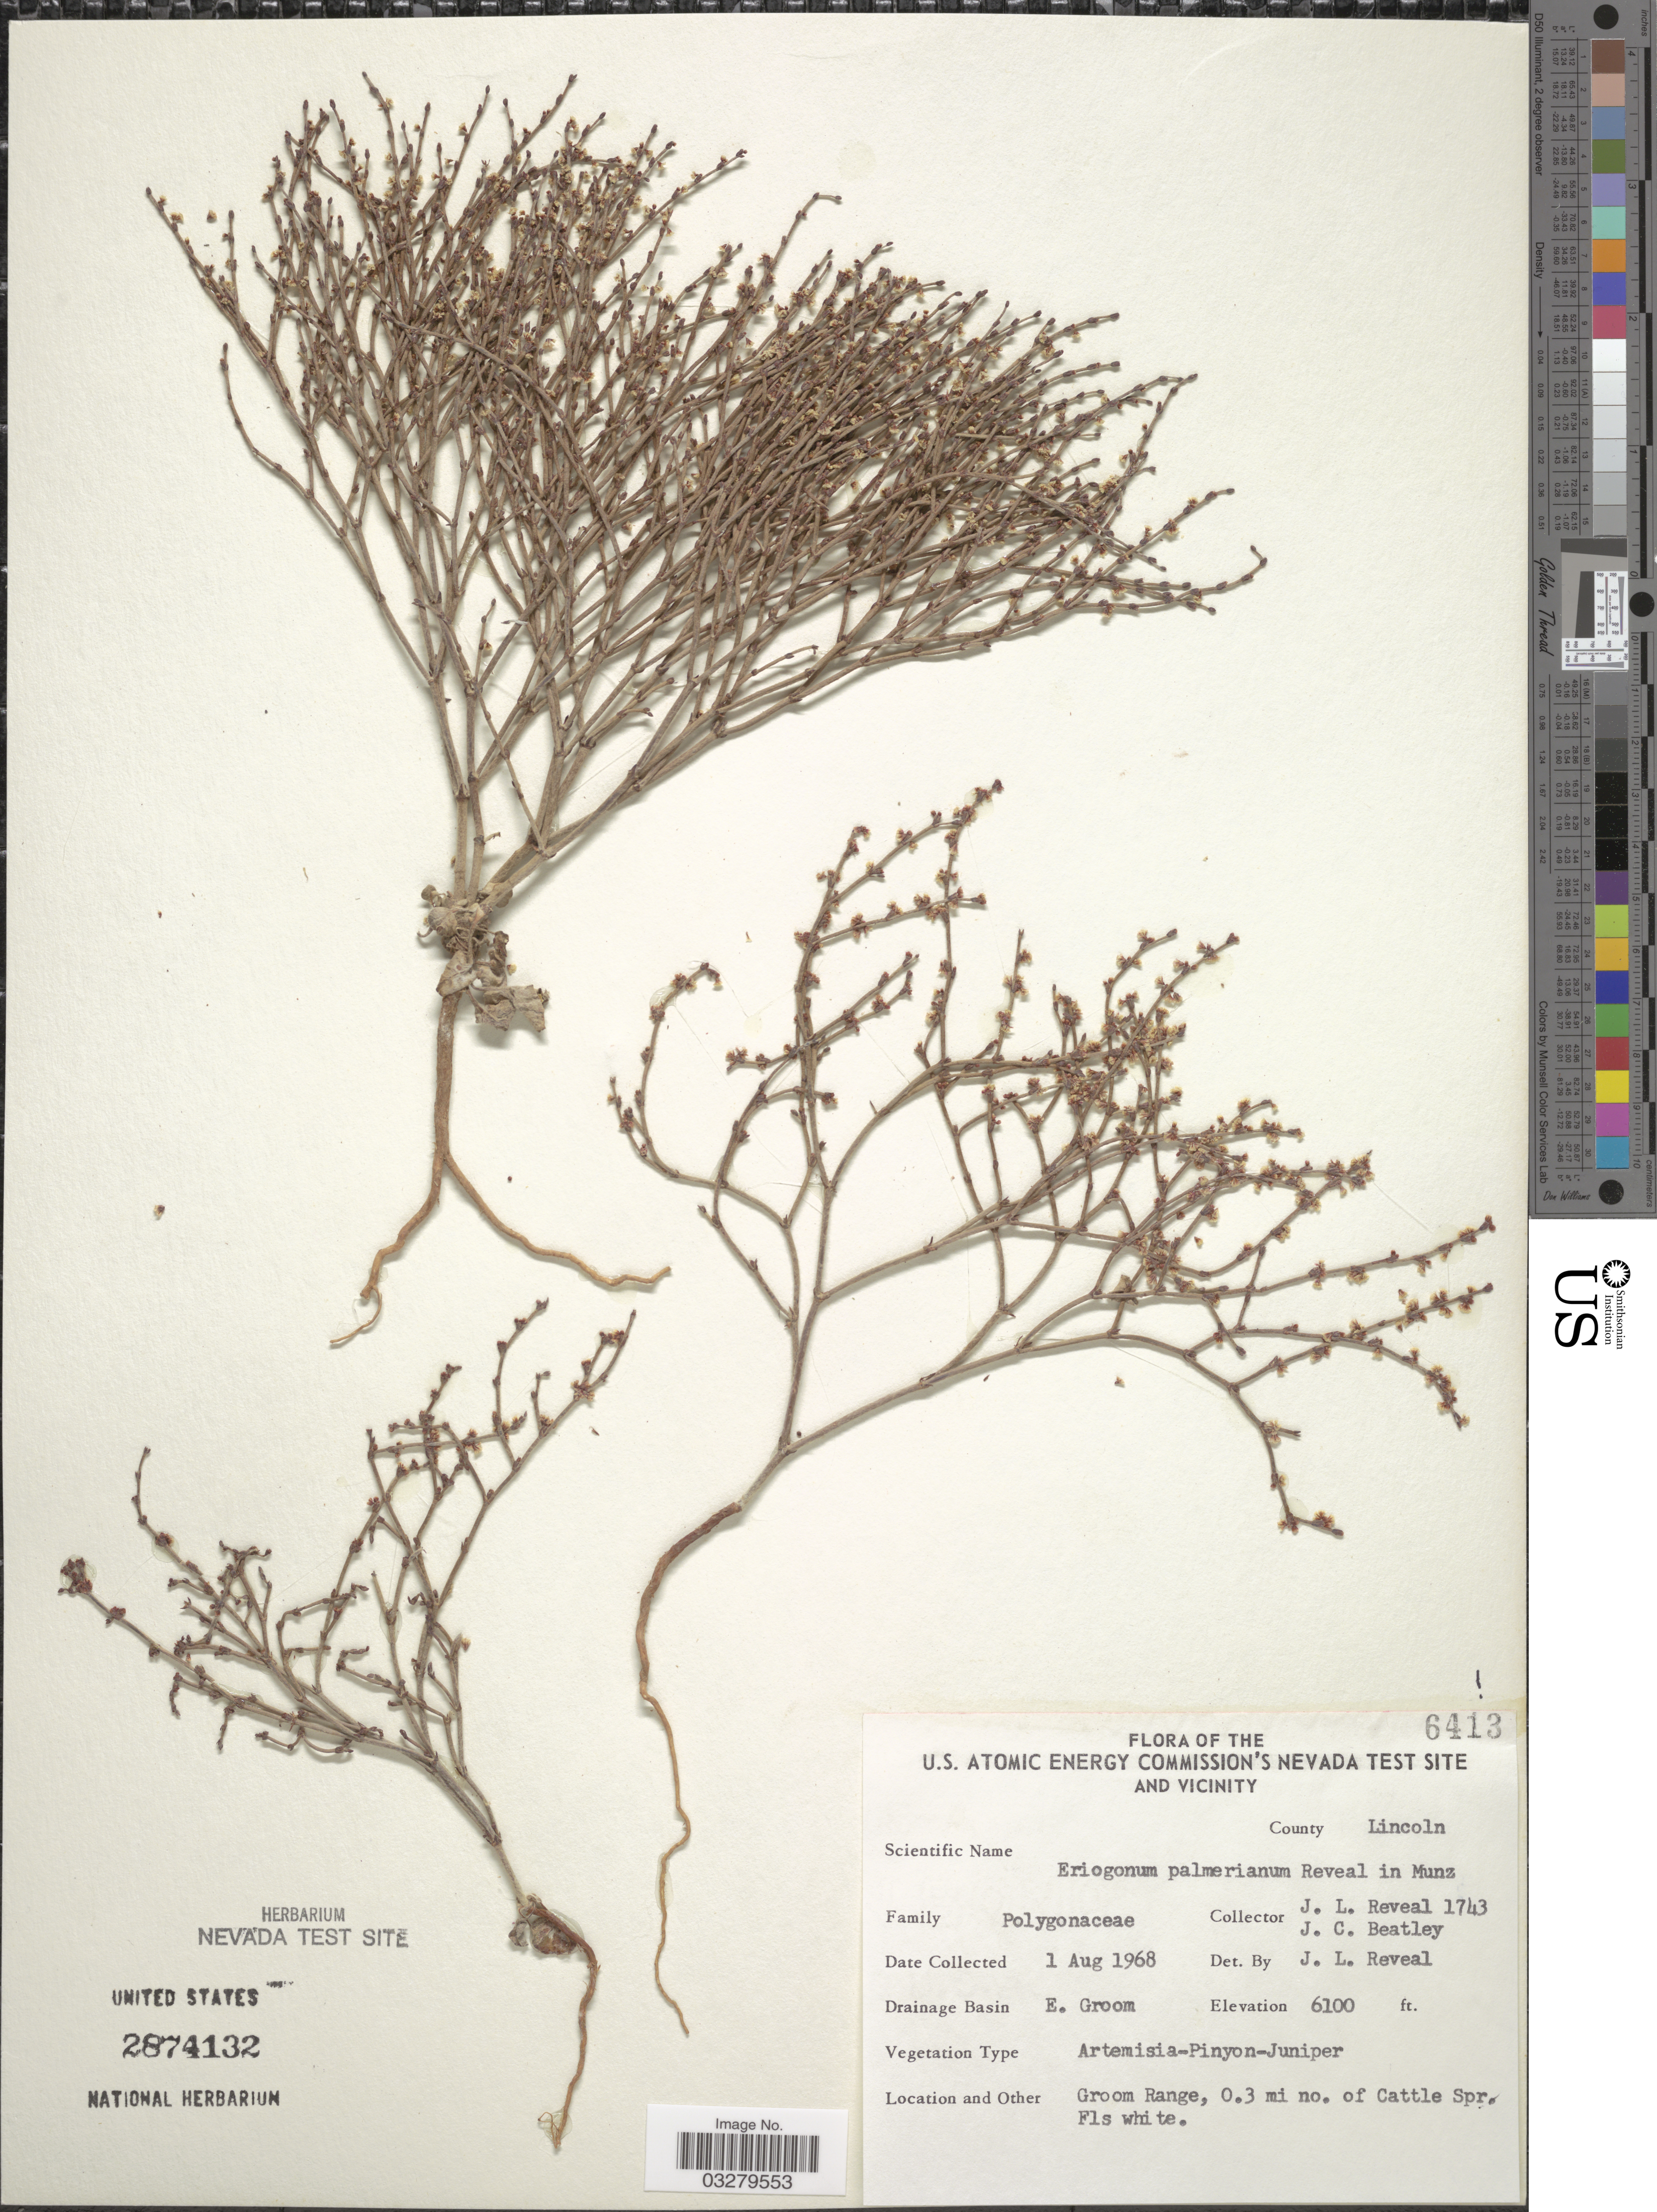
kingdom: Plantae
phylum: Tracheophyta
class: Magnoliopsida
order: Caryophyllales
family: Polygonaceae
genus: Eriogonum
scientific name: Eriogonum palmerianum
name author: Reveal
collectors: J. L. Reveal & J. C. Beatley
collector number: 1743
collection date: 1968-08-01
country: United States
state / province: Nevada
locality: U.S. Atomic Energy Commission's Nevada Test Site and Vicinity. County Lincoln. Drainage Basin E. Groom. Groom Range, 0.3 mi no. of Cattle Spr.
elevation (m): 1859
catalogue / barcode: US 2874132